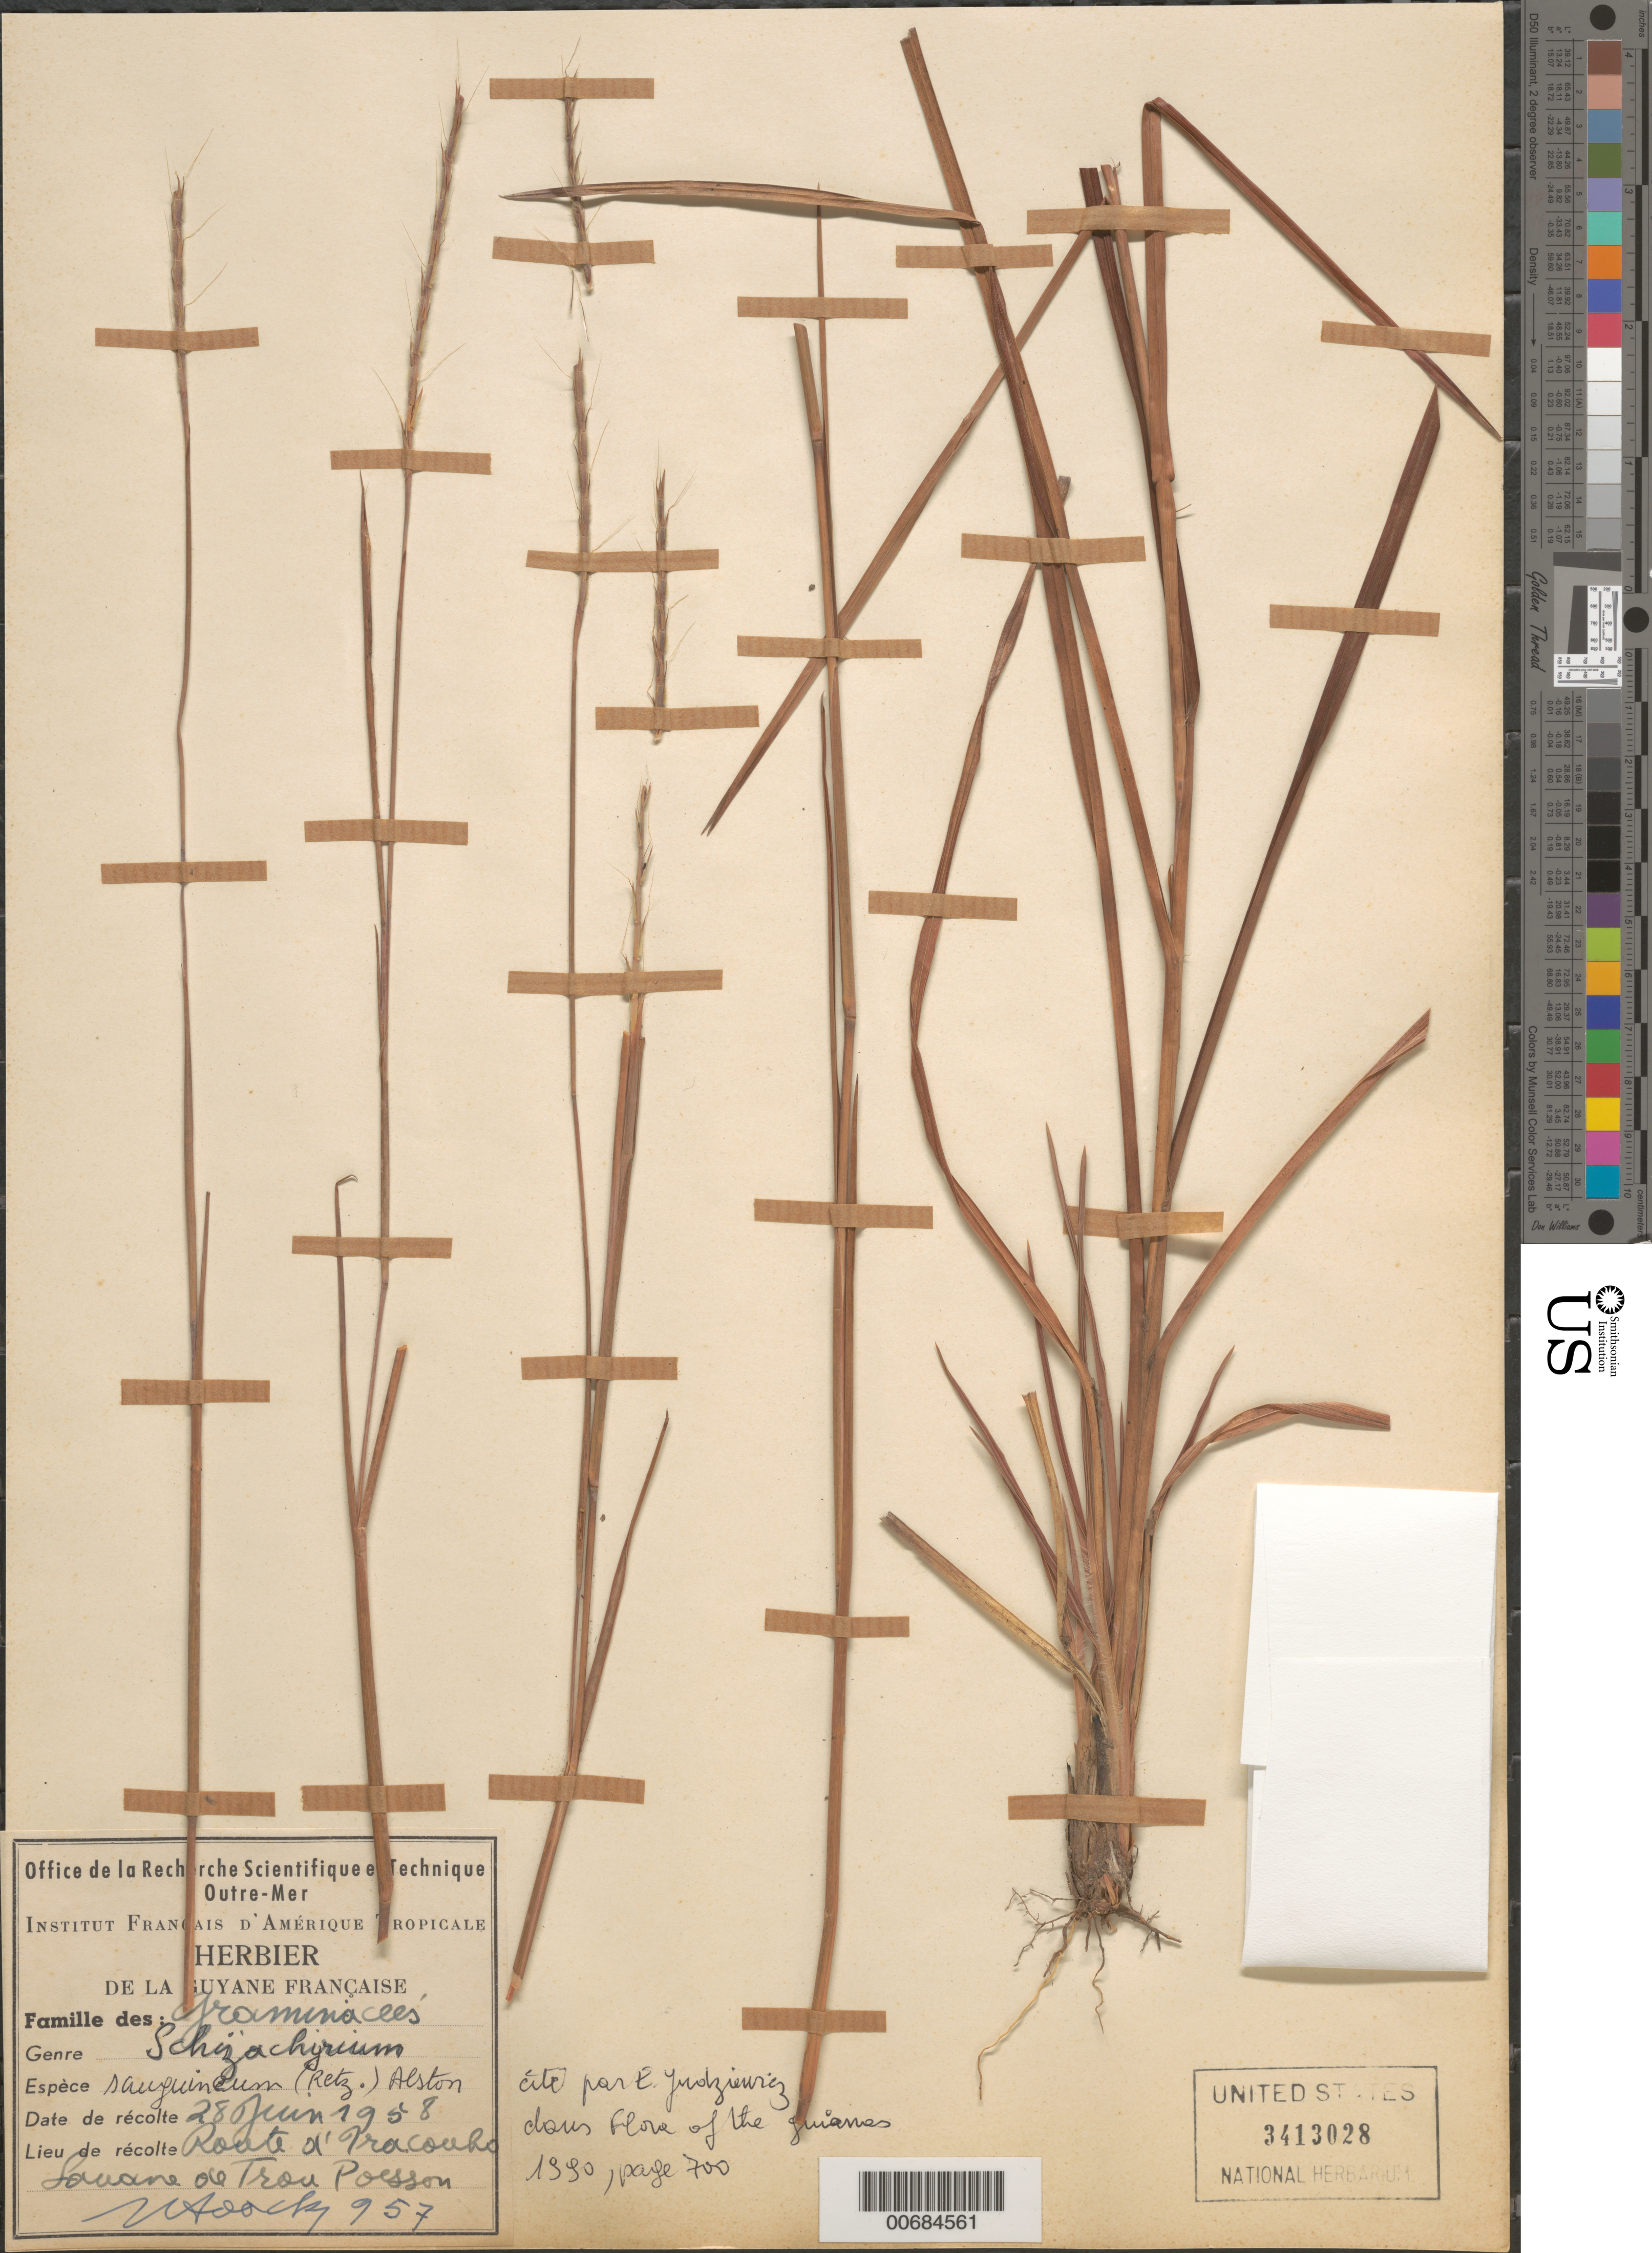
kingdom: Plantae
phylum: Tracheophyta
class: Liliopsida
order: Poales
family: Poaceae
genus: Schizachyrium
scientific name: Schizachyrium sanguineum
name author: (Retz.) Alston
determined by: Judziewicz, E. J.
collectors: J. Hoock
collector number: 957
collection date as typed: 28-Jun-58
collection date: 1958-06-28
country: French Guiana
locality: Route d'Iracoubo, Savane de Trou Poisson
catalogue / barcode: US 3413028